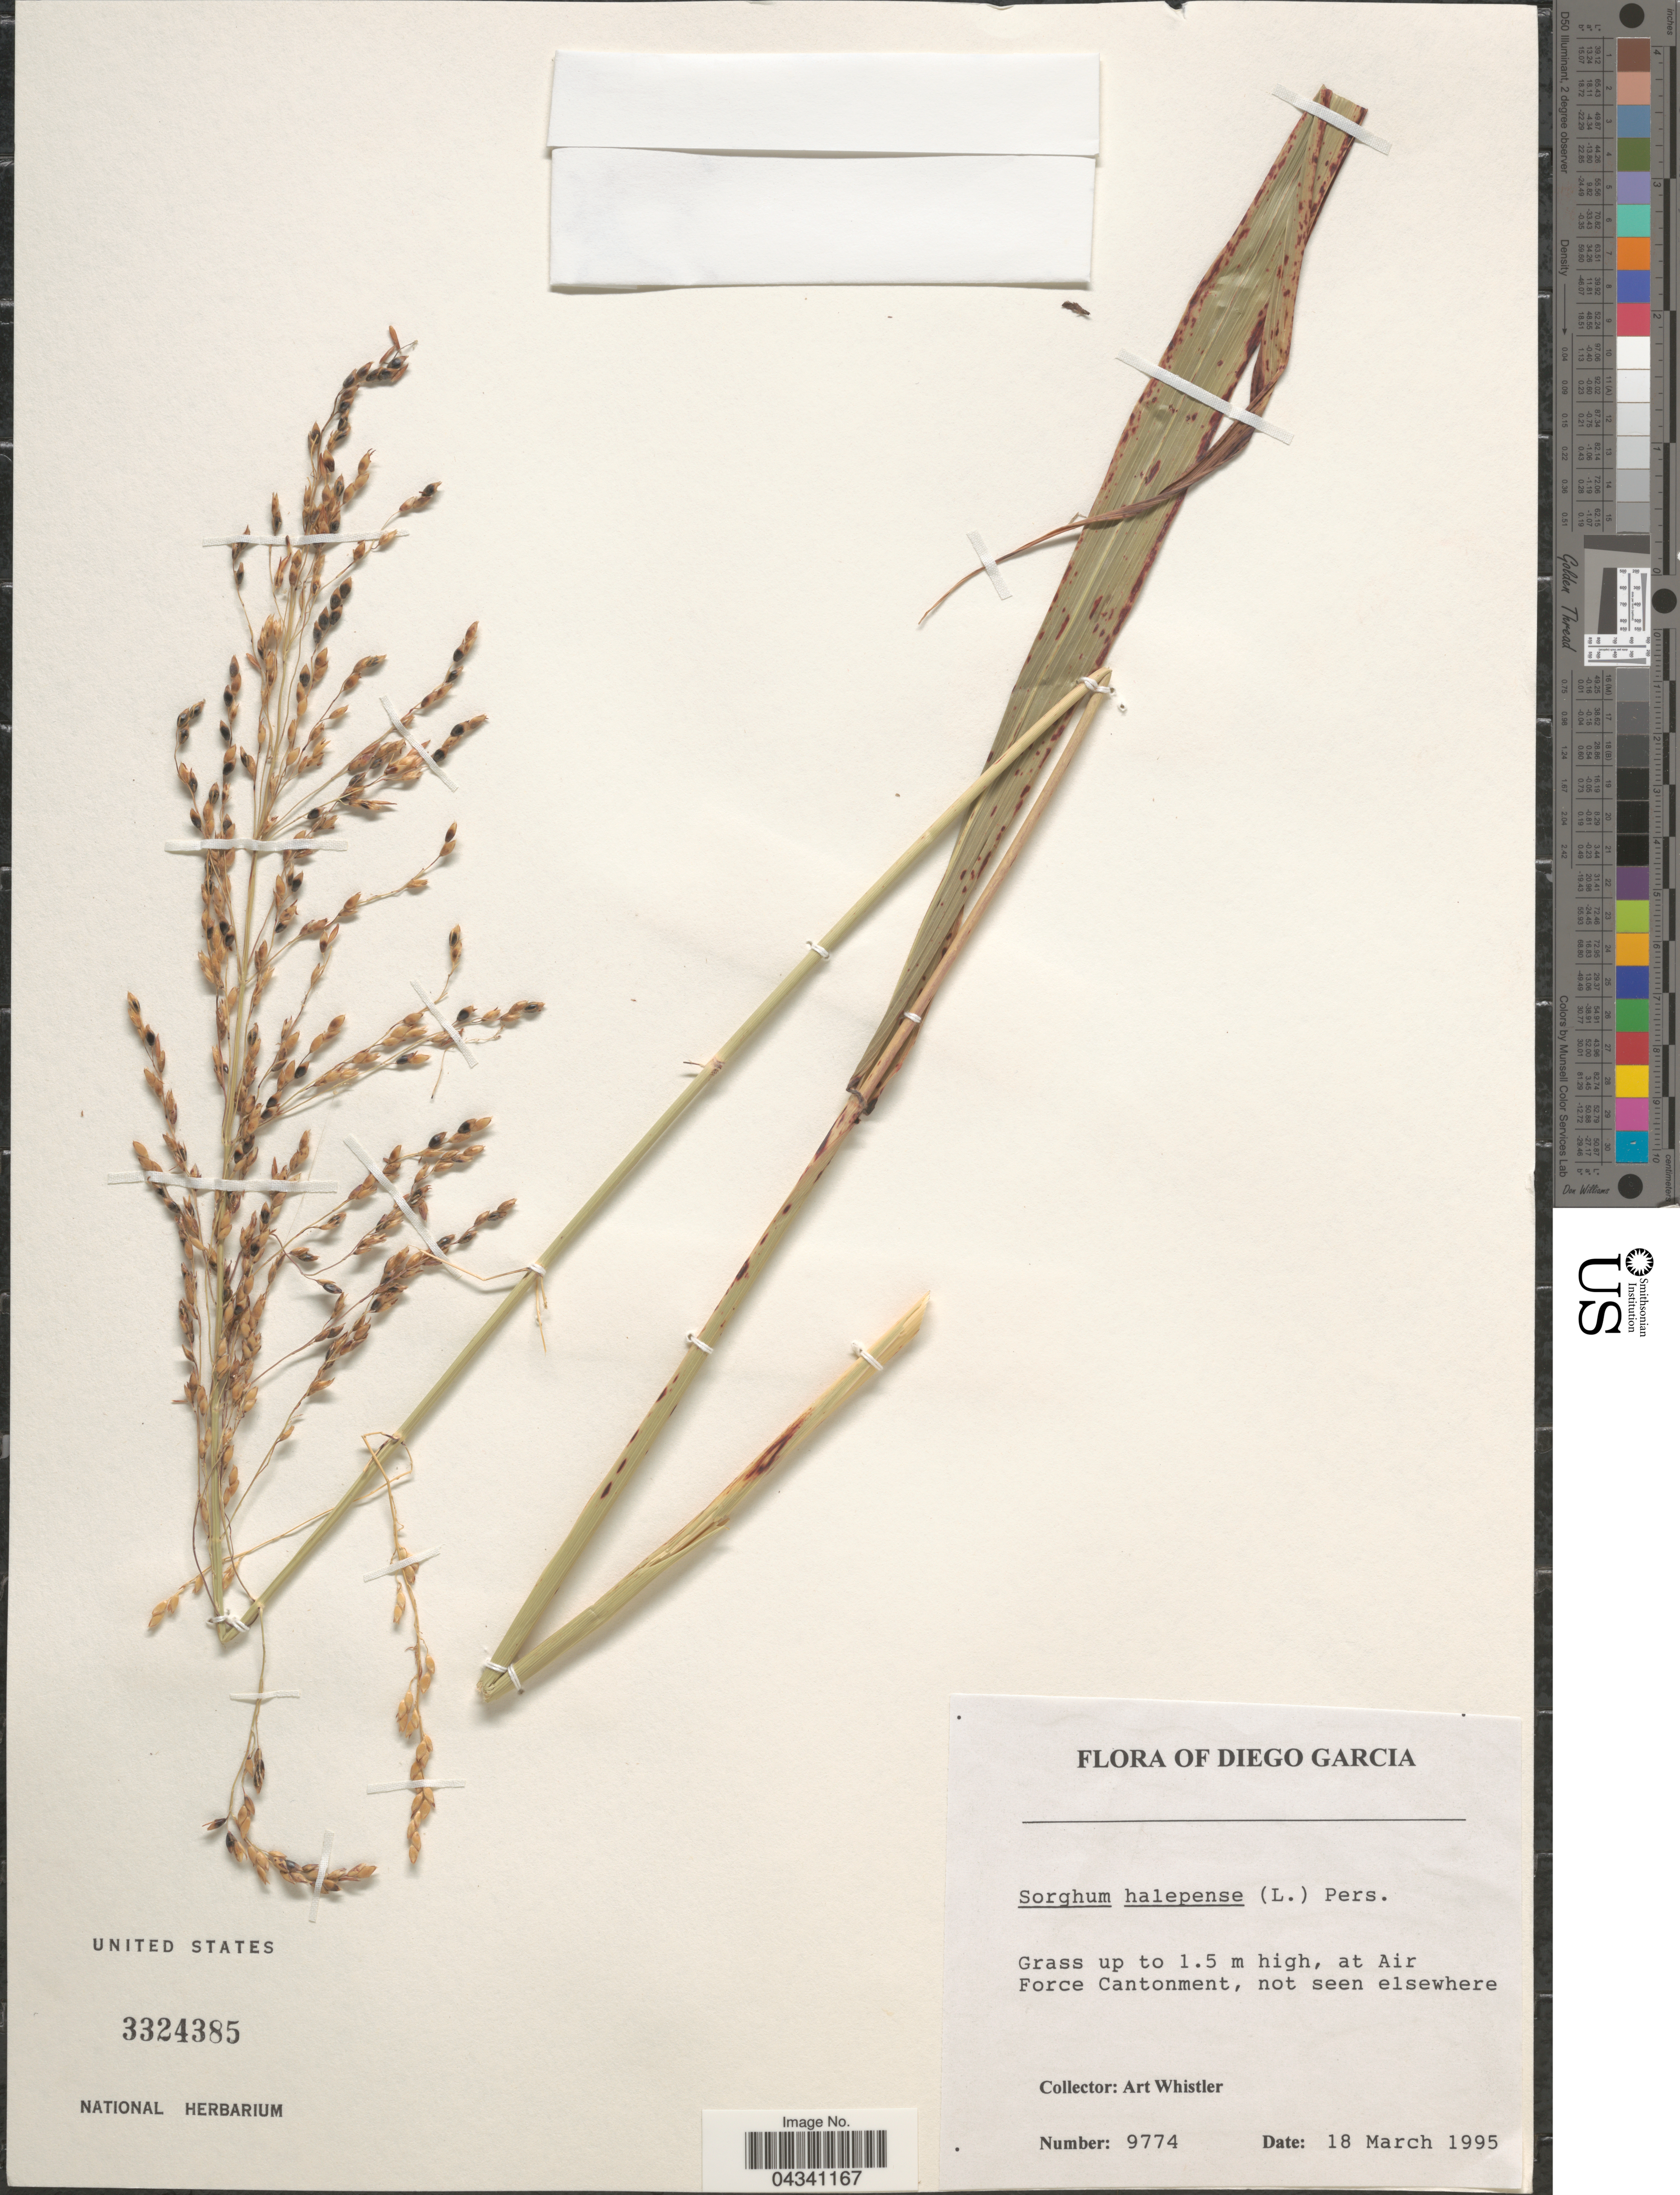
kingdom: Plantae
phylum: Tracheophyta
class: Liliopsida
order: Poales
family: Poaceae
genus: Sorghum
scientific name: Sorghum halepense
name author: (L.) Pers.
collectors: A. Whistler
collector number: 9774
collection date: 1995-03-18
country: British Indian Ocean Territory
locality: Diego Garcia. At Air Force Cantonment.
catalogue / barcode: US 3324385